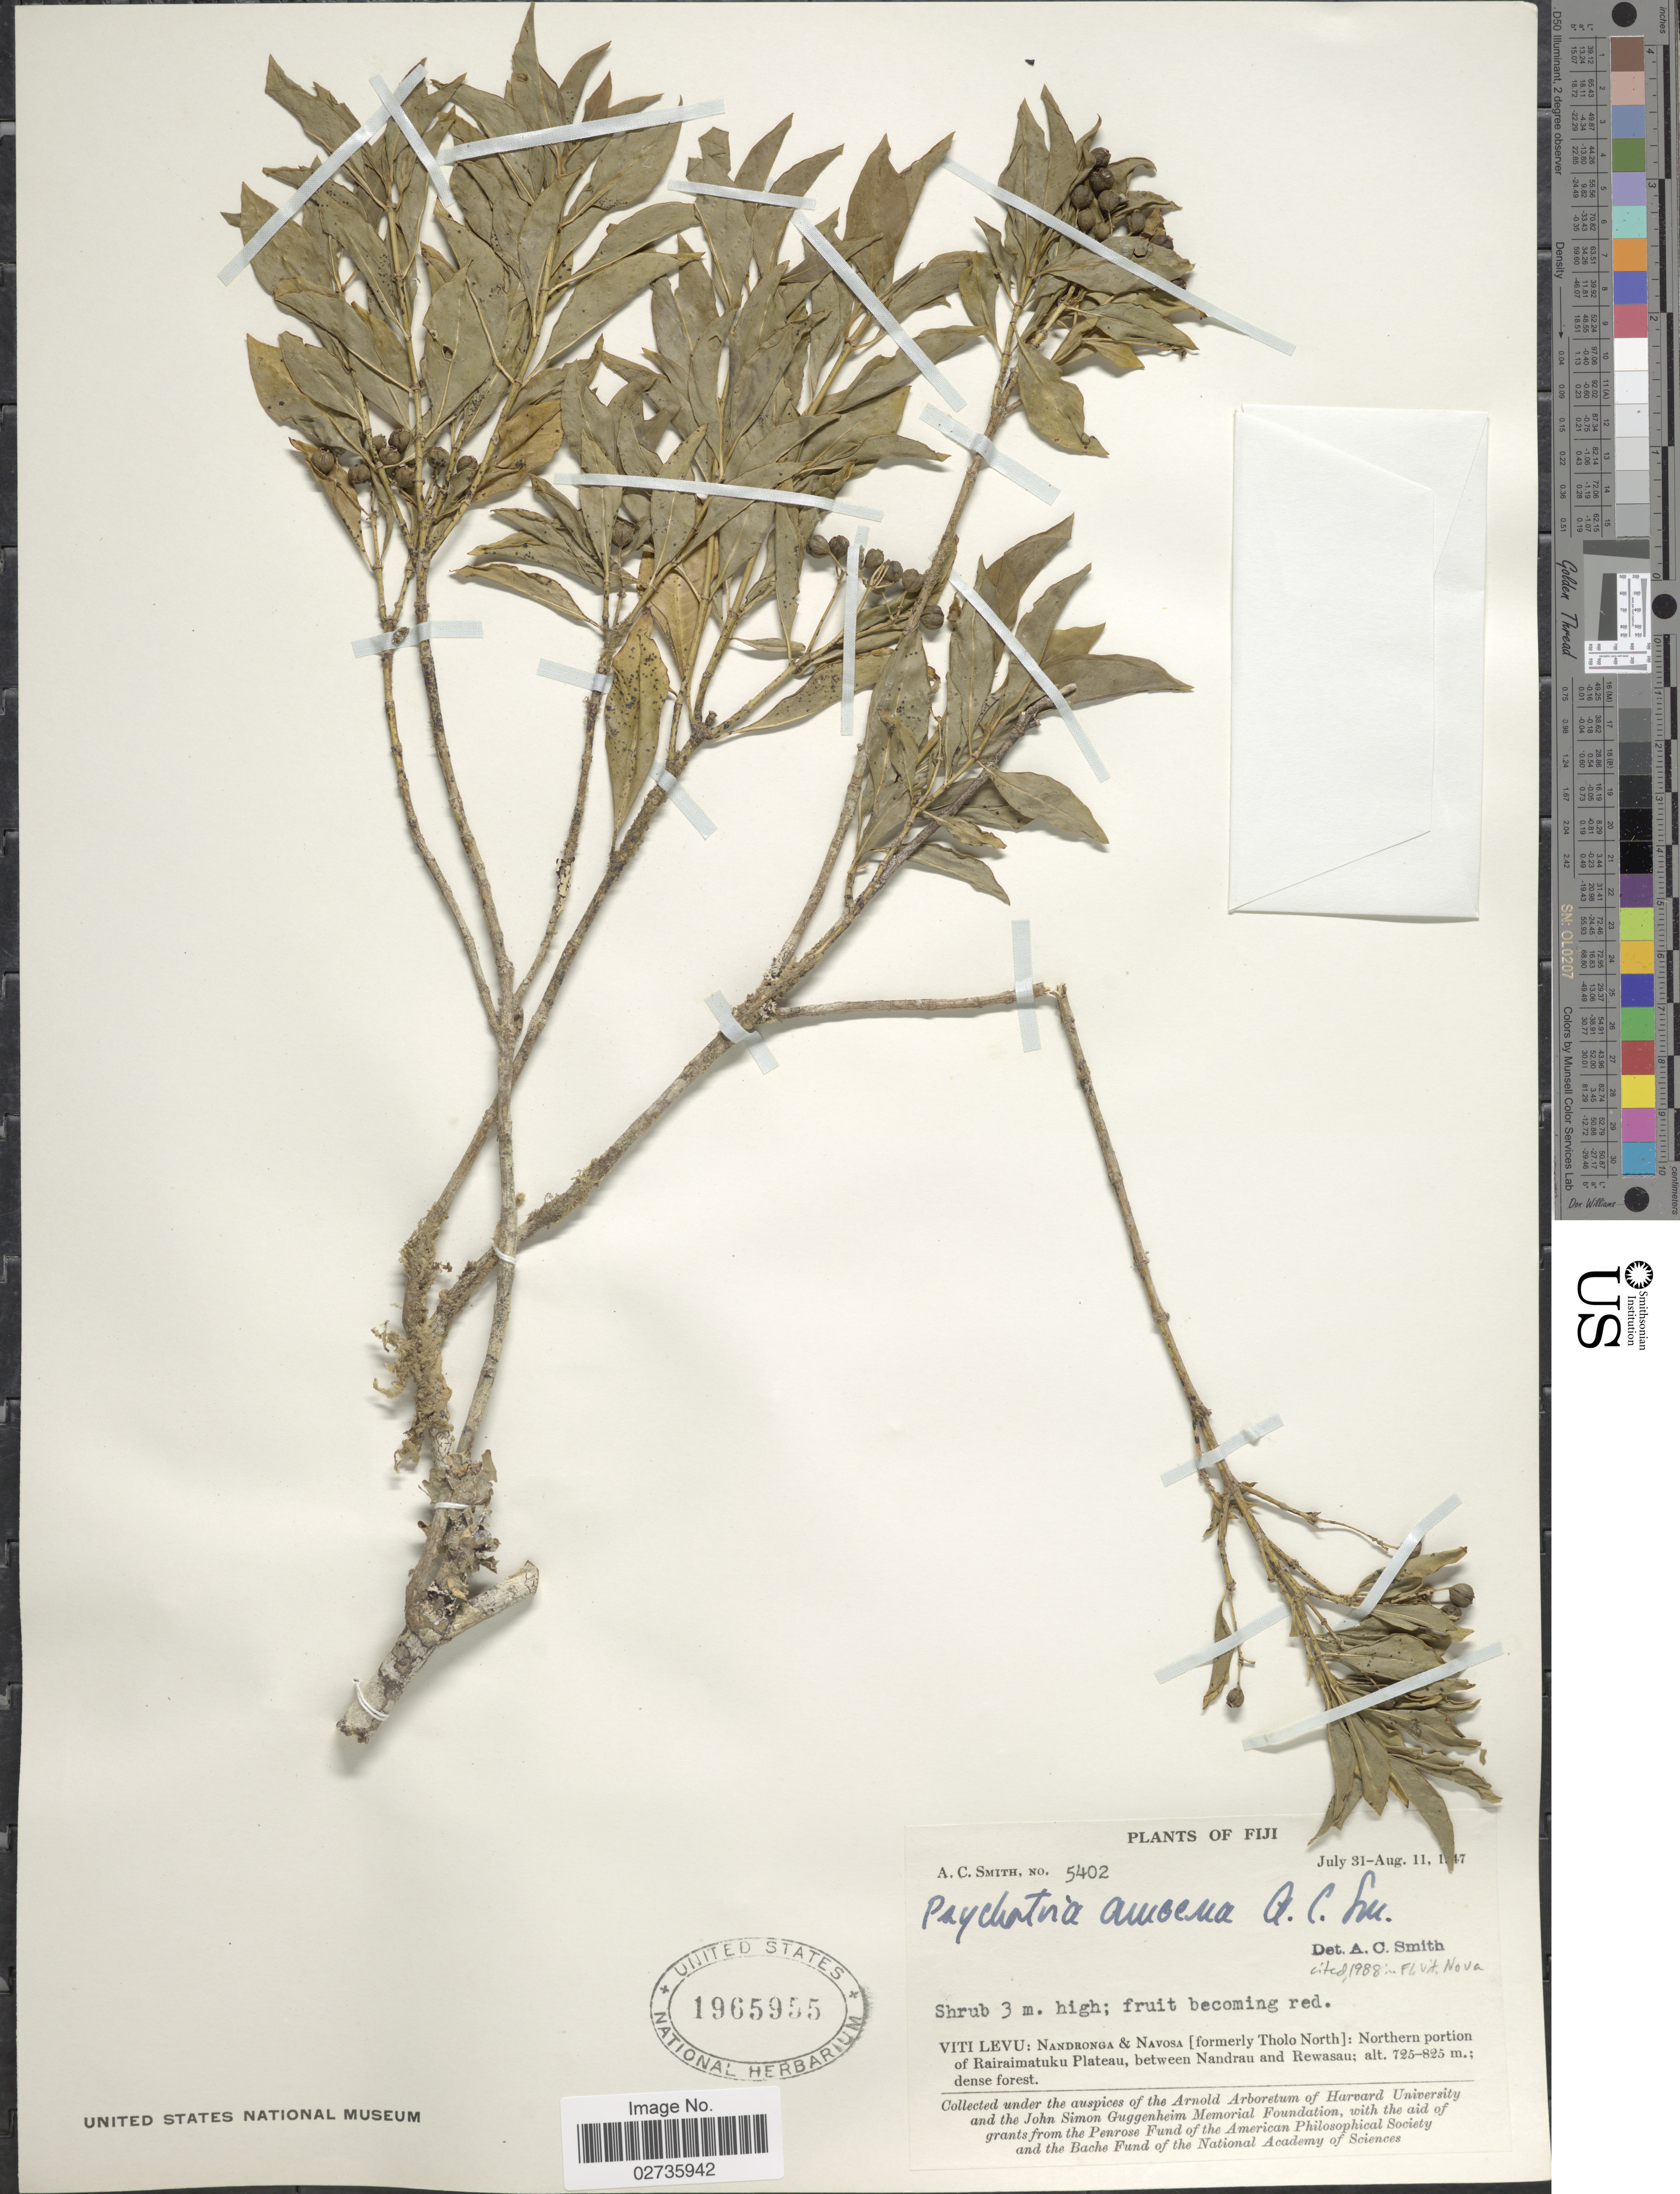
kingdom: Plantae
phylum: Tracheophyta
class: Magnoliopsida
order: Gentianales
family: Rubiaceae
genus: Psychotria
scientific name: Psychotria amoena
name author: A.C. Sm.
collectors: A. C. Smith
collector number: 5402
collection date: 1947-07-31/1947-08-11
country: Fiji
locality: Viti Levu: Nandronga & Navosa [formerly Tholo North]: Northern portion of Rairaimatuku Plateau, between Nandrau and Rewasau; dense forest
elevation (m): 725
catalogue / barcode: US 1965955